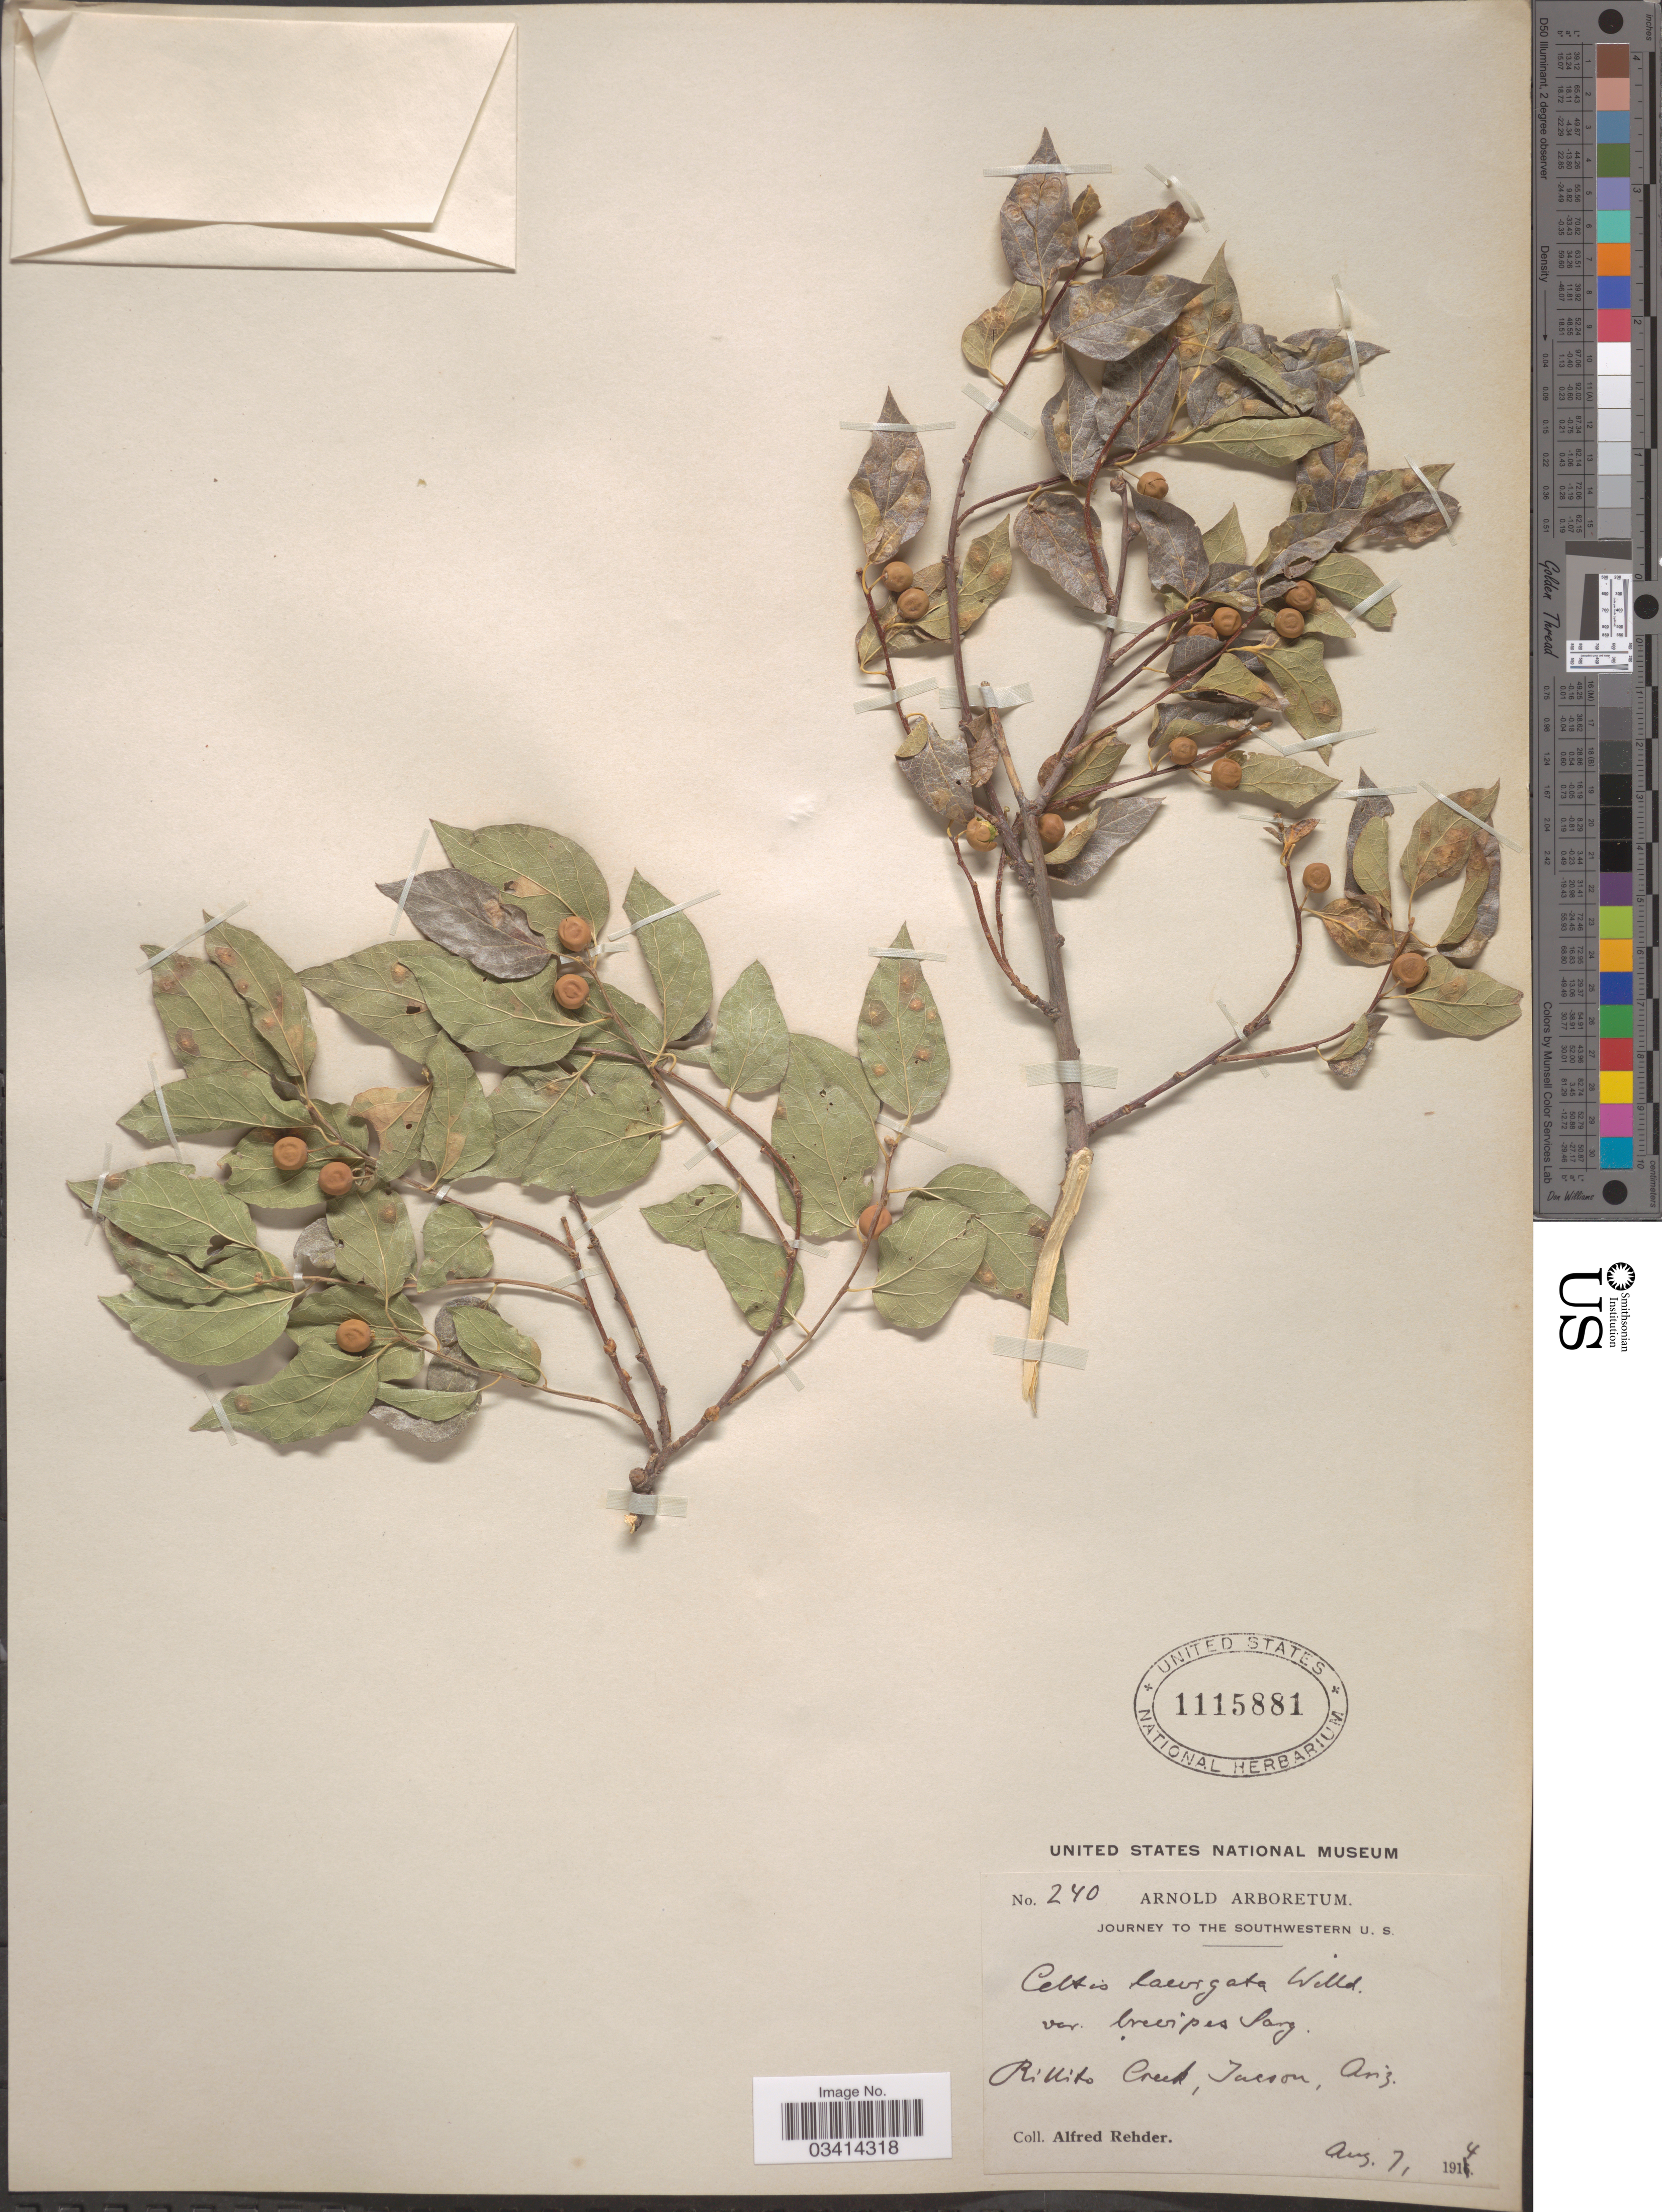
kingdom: Plantae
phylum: Tracheophyta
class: Magnoliopsida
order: Rosales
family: Cannabaceae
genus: Celtis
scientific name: Celtis reticulata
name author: Torr.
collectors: A. Rehder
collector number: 240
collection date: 1914-08-07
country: United States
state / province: Arizona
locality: Rillito Creek, Tucson.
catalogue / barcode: US 1115881